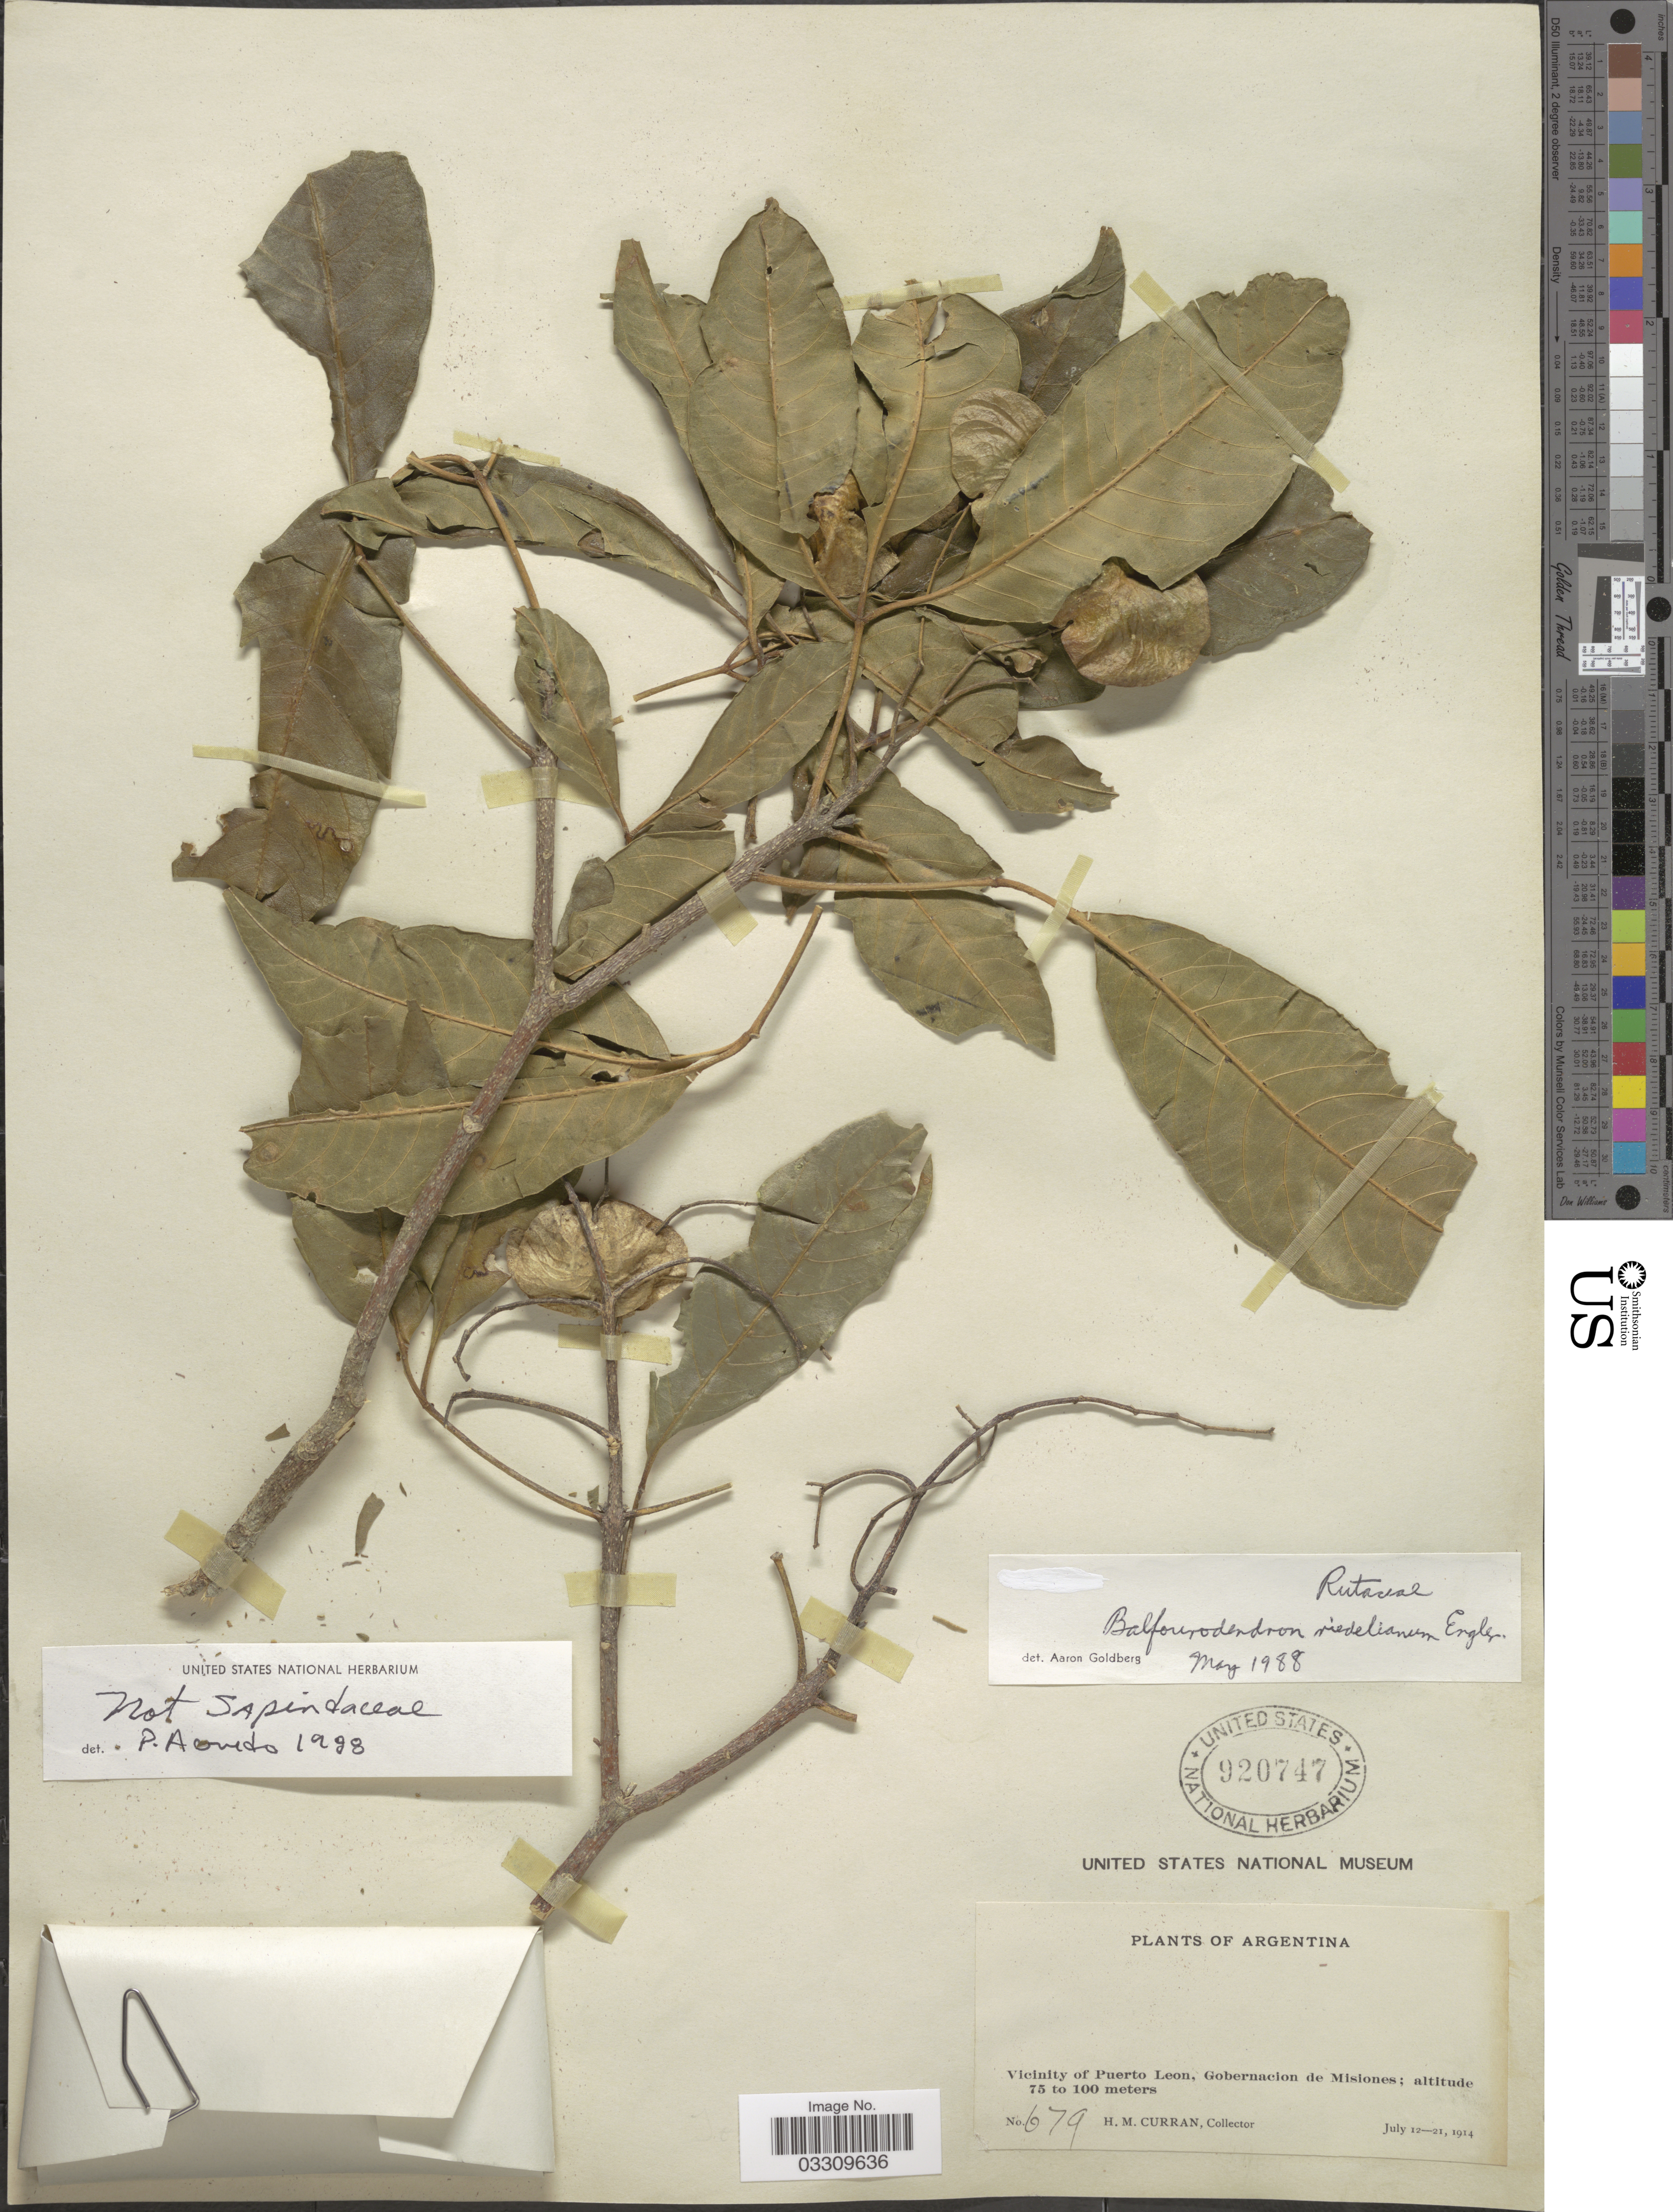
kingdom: Plantae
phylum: Tracheophyta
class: Magnoliopsida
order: Sapindales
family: Rutaceae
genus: Balfourodendron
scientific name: Balfourodendron riedelianum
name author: (Engl.) Engl.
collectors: H. M. Curran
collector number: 679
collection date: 1914-07-12/1914-07-21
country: Argentina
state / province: Misiones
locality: Vicinity of Puerto Leon, Gobernacion de Misiones.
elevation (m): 75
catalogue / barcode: US 920747